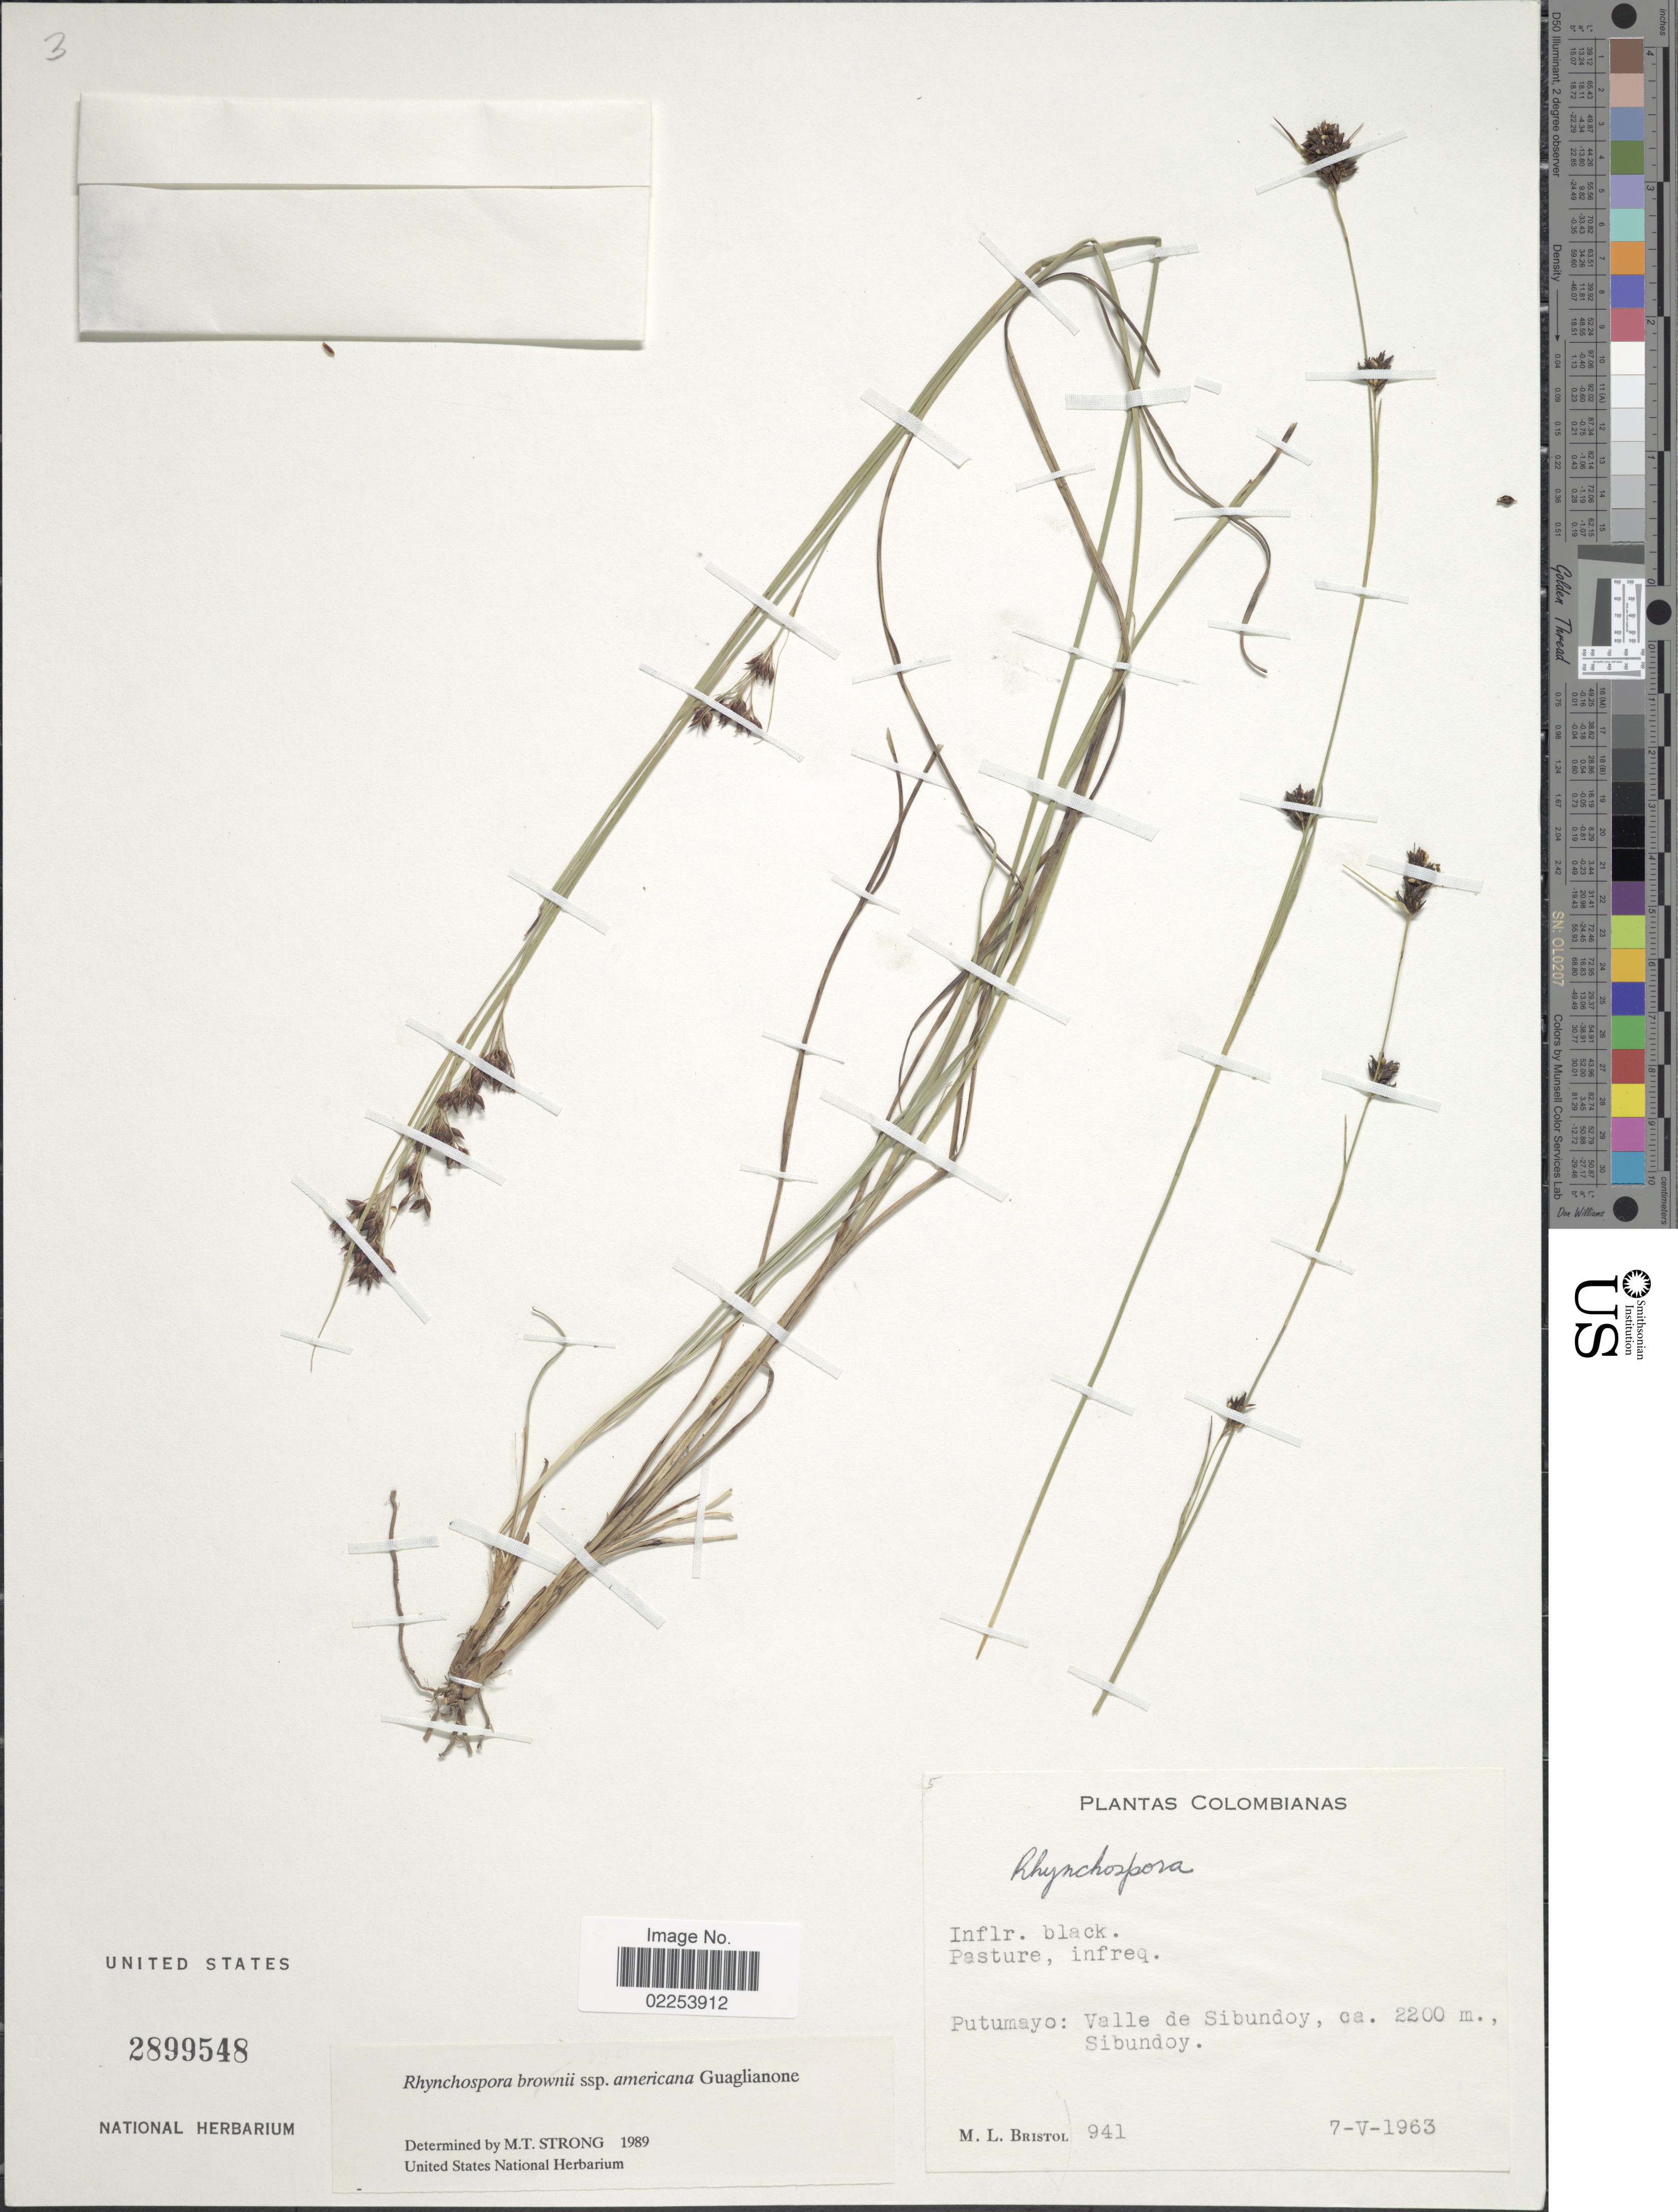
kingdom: Plantae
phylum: Tracheophyta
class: Liliopsida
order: Poales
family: Cyperaceae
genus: Rhynchospora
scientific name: Rhynchospora brownii subsp. americana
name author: Guagl.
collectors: M. L. Bristol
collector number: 941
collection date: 1963-05-07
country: Colombia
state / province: Putumayo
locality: Valle de Sibundoy, Sibundoy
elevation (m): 2200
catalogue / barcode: US 2899548